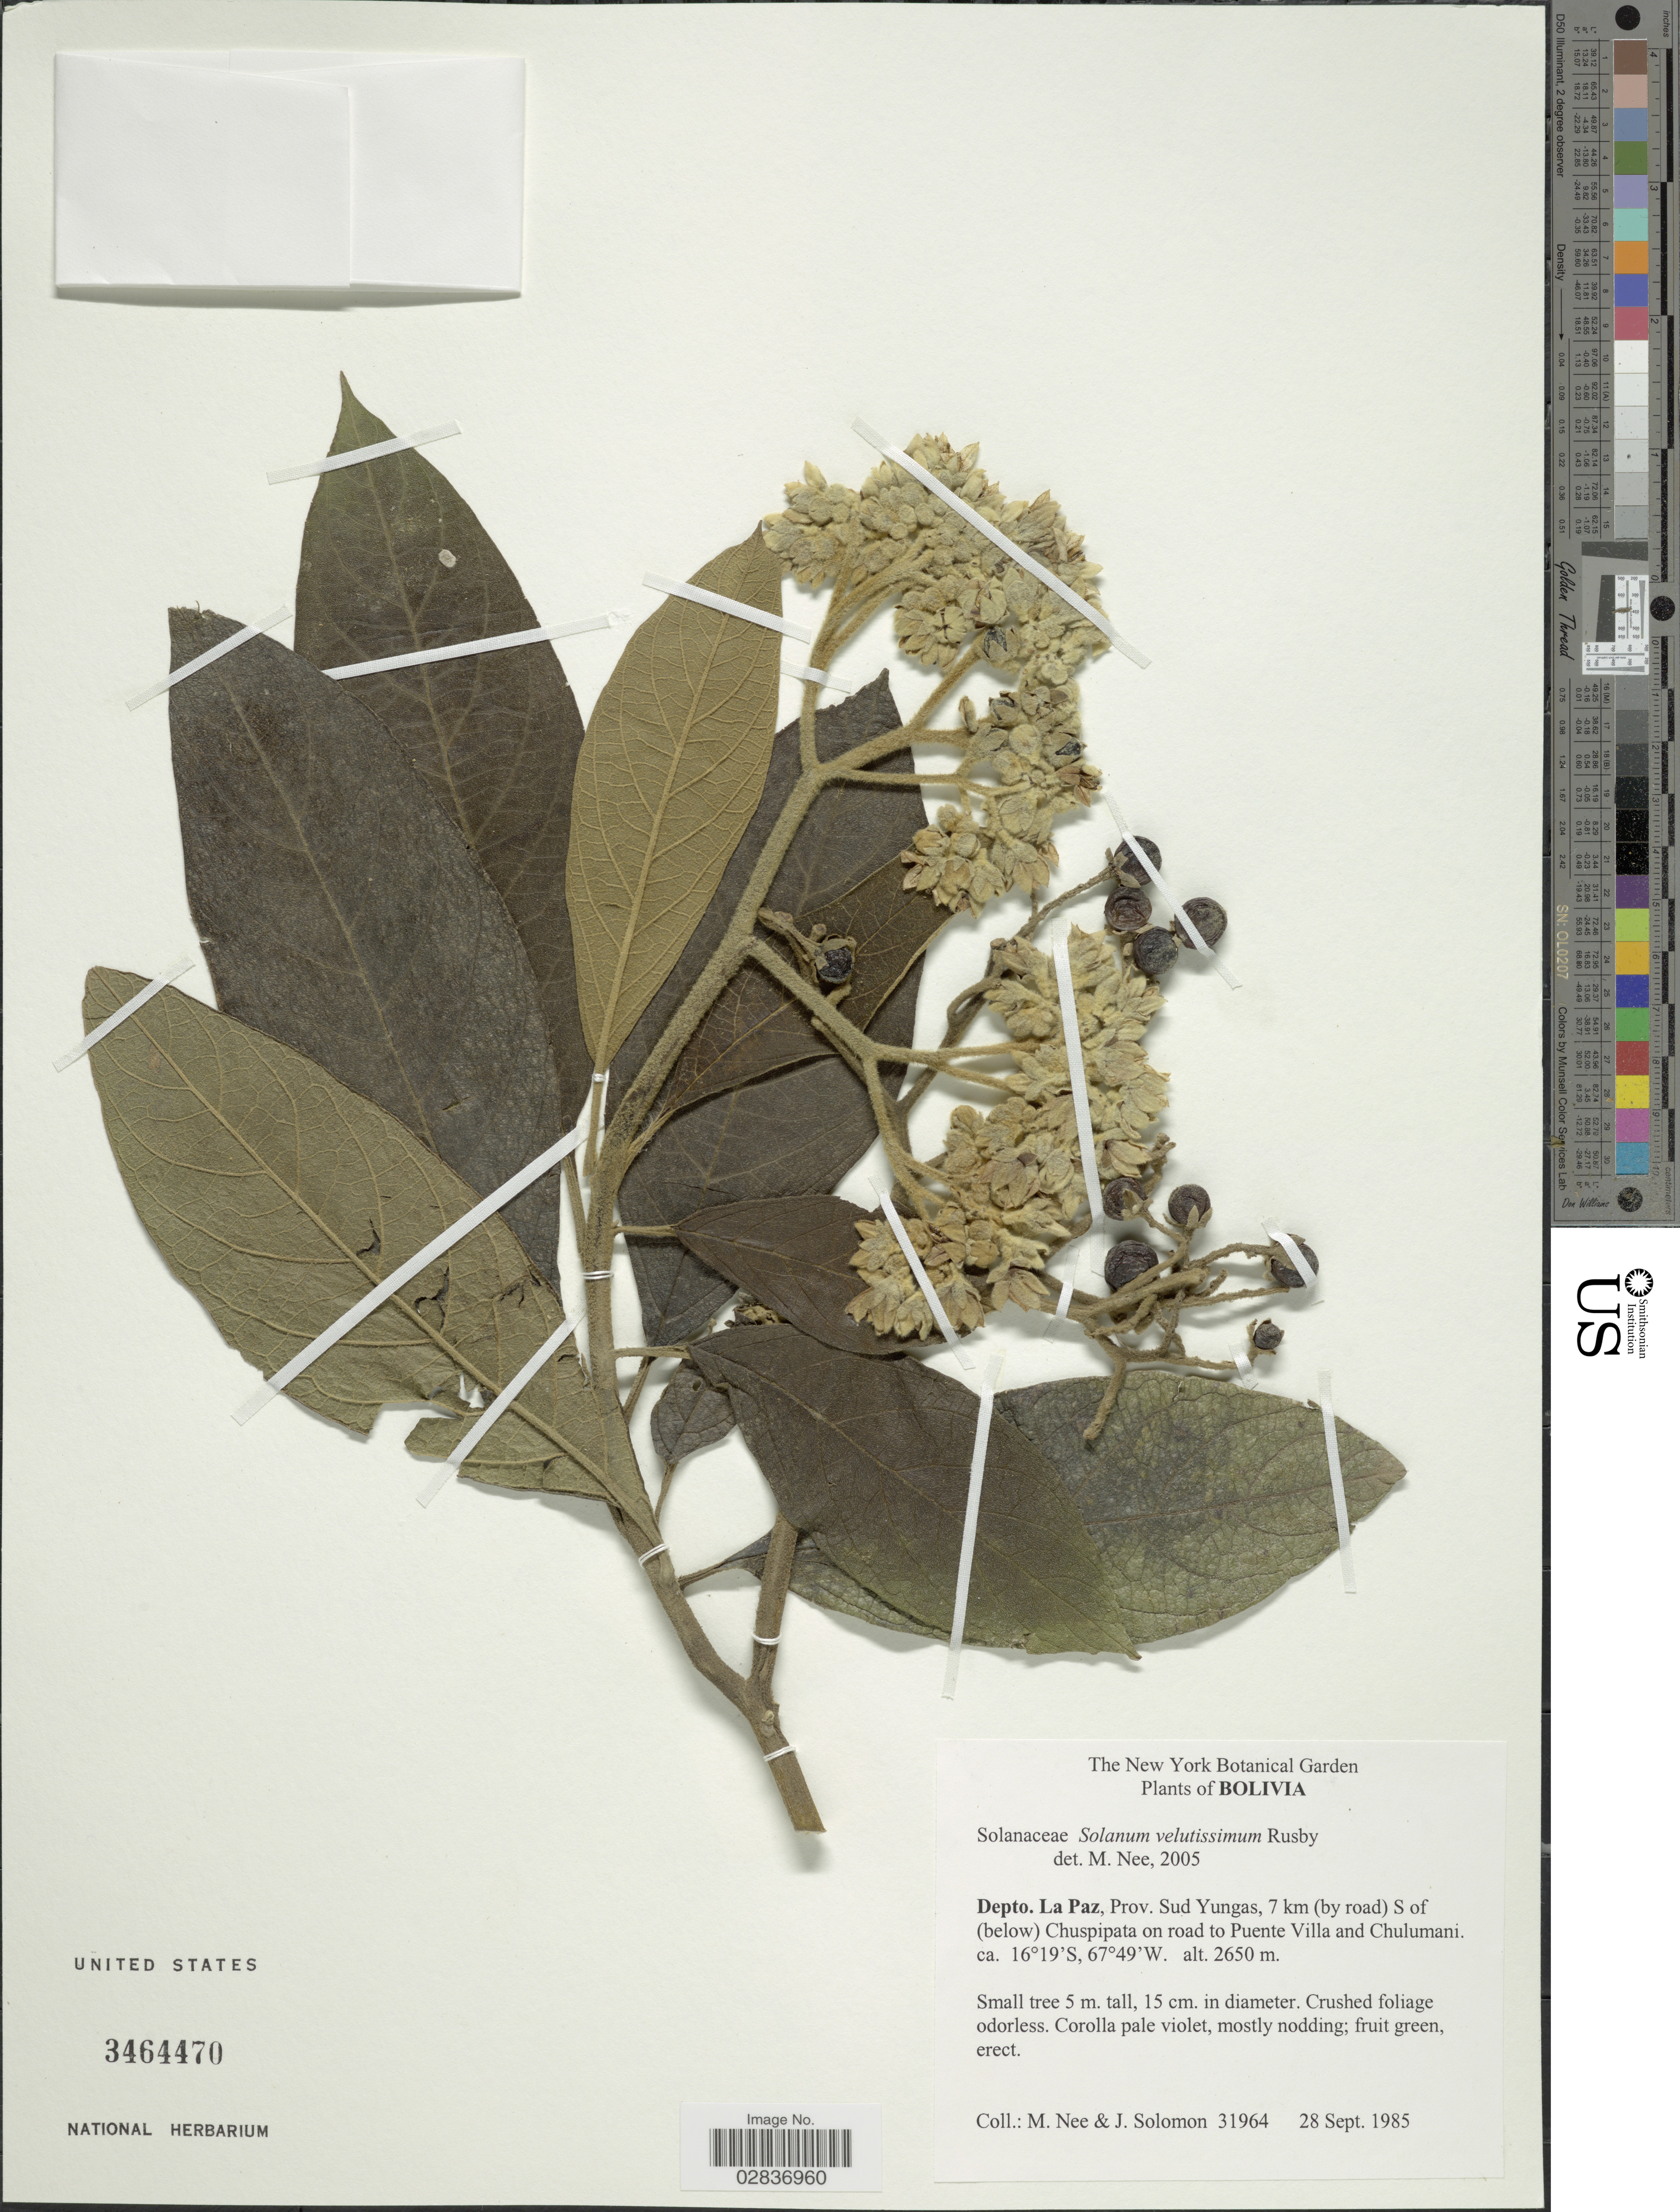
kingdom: Plantae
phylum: Tracheophyta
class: Magnoliopsida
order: Solanales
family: Solanaceae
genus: Solanum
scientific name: Solanum velutissimum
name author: Rusby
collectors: M. Nee & J. Solomon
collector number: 31964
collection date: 1985-09-28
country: Bolivia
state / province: La Paz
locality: Depto. La Paz, Prov. Sud Yungas, 7 km (by road) S of (below) Chuspipata on road to Puente Villa and Chulumani.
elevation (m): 2650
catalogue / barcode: US 3464470